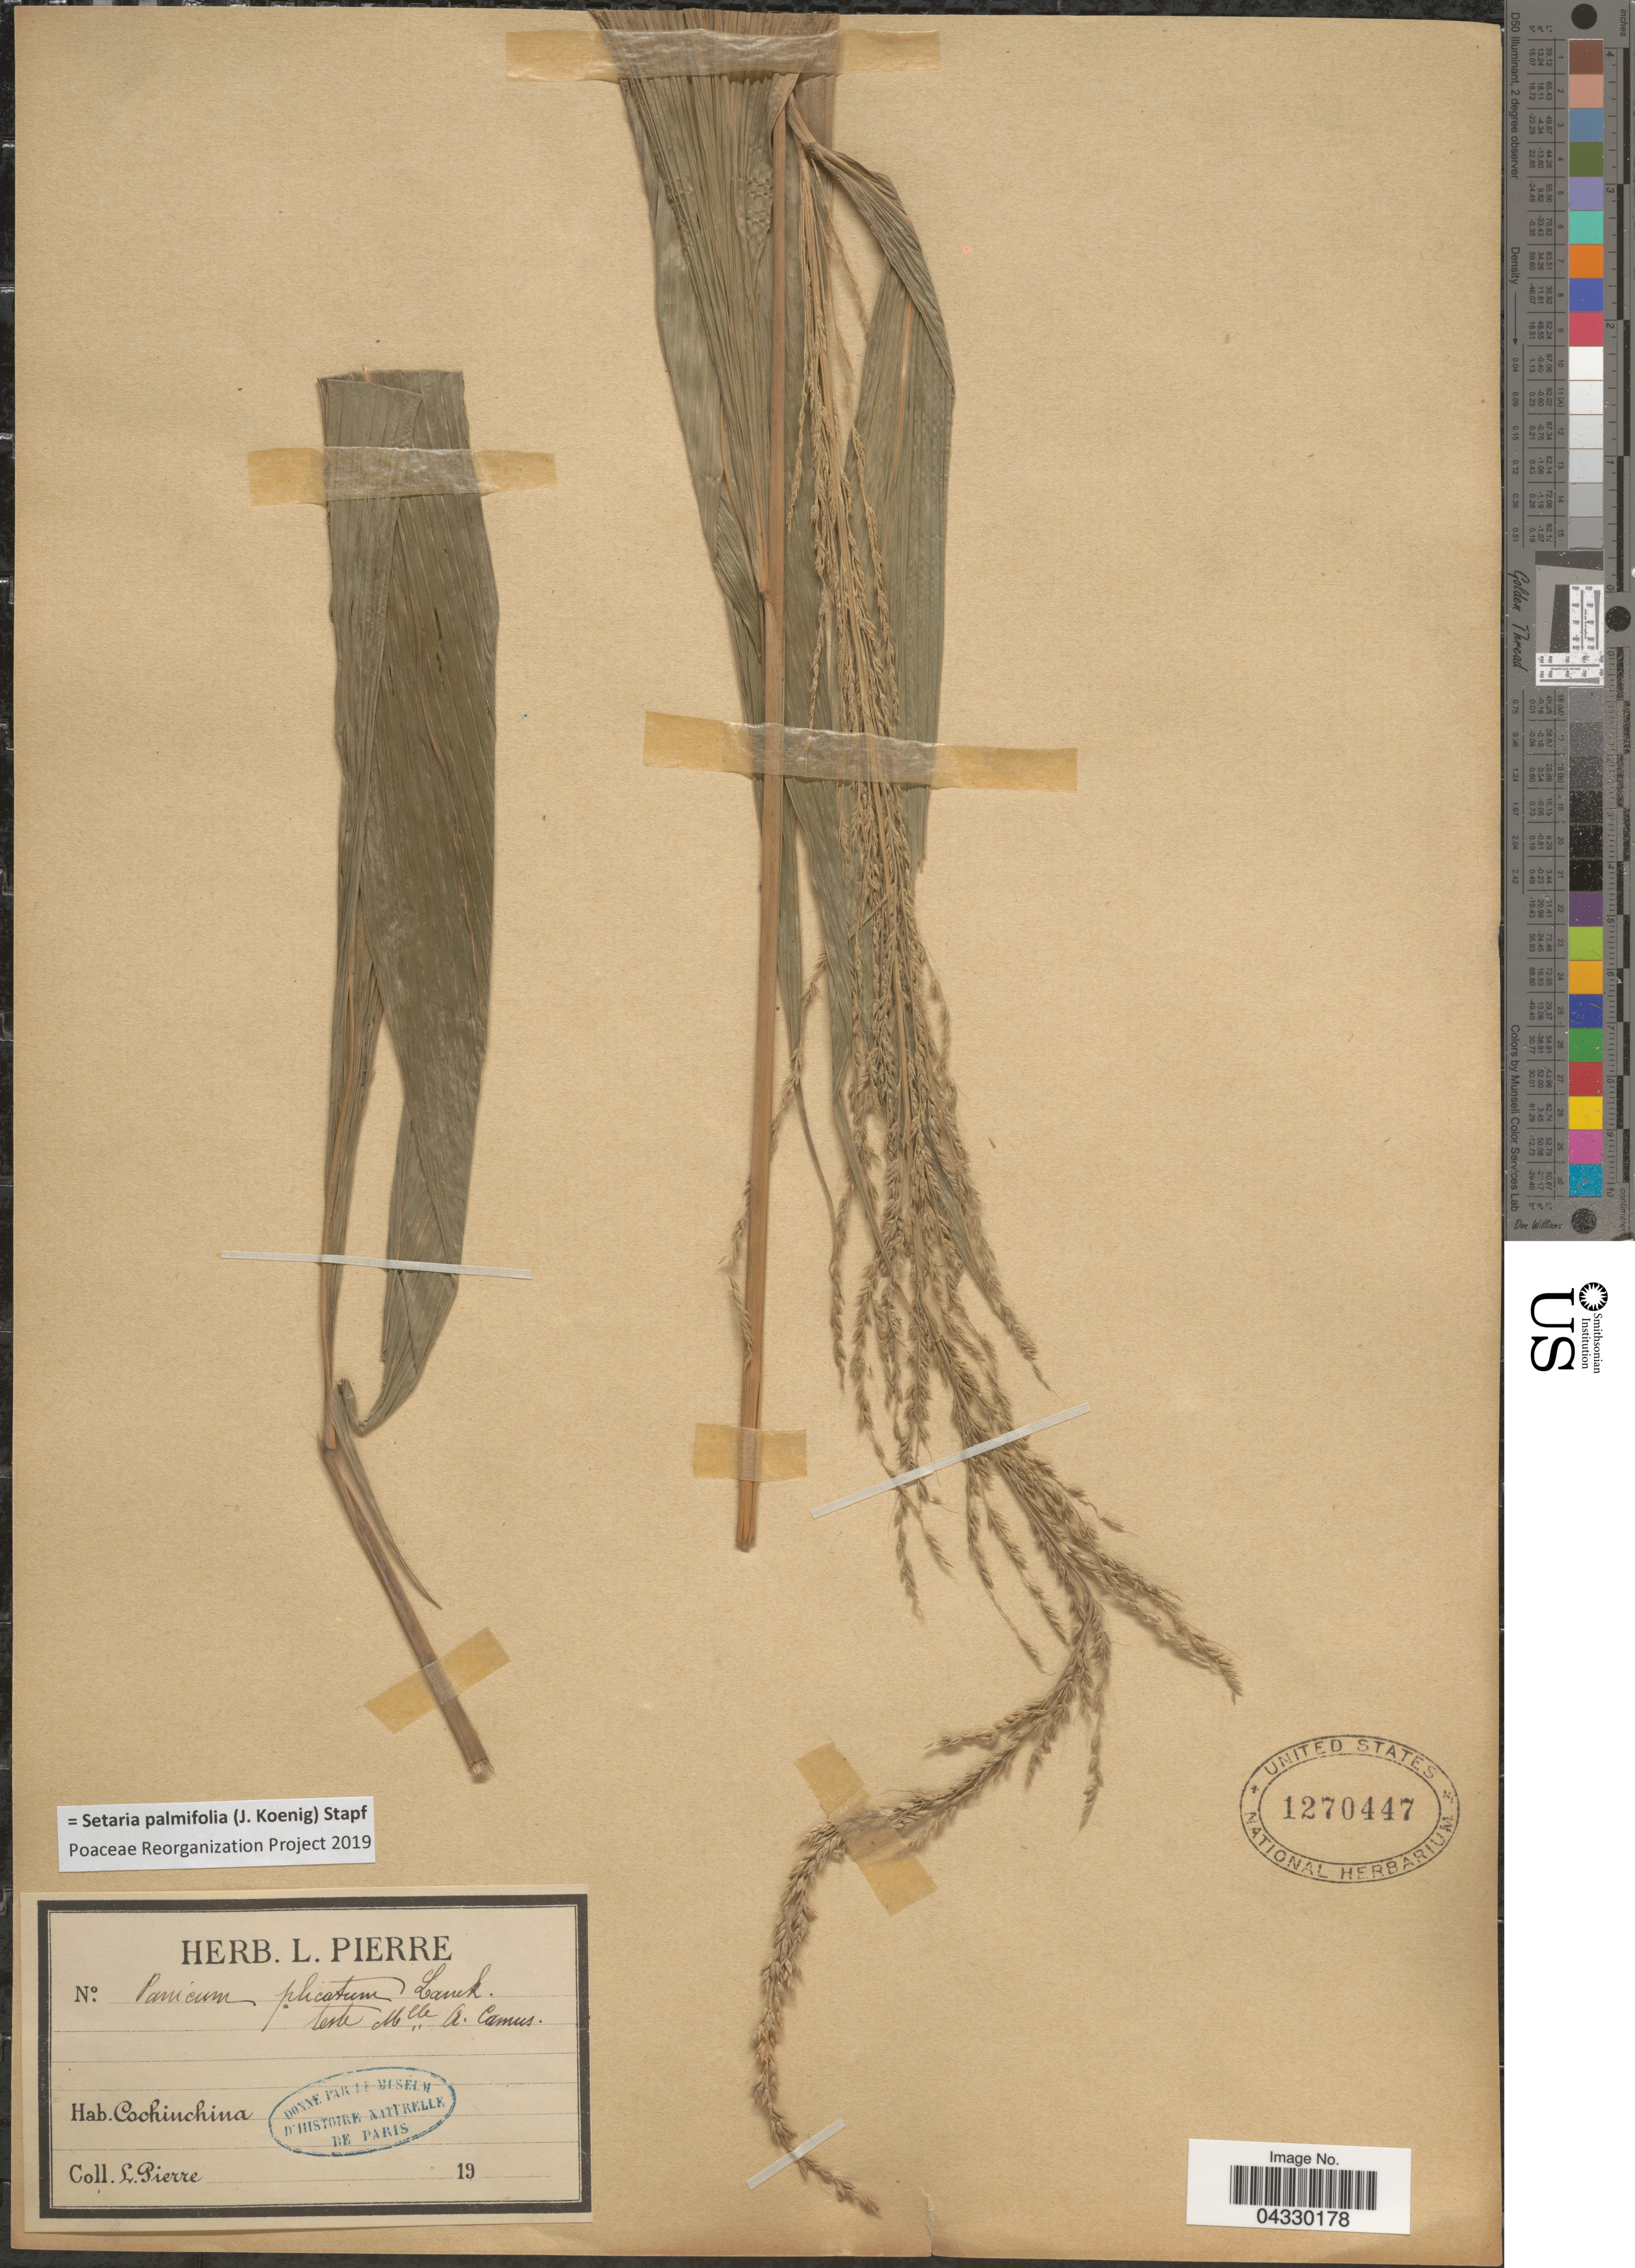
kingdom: Plantae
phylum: Tracheophyta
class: Liliopsida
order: Poales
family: Poaceae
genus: Setaria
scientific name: Setaria palmifolia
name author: (J. Koenig) Stapf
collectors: L. Pierre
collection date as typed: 19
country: Vietnam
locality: Cochinchina.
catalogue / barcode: US 1270447